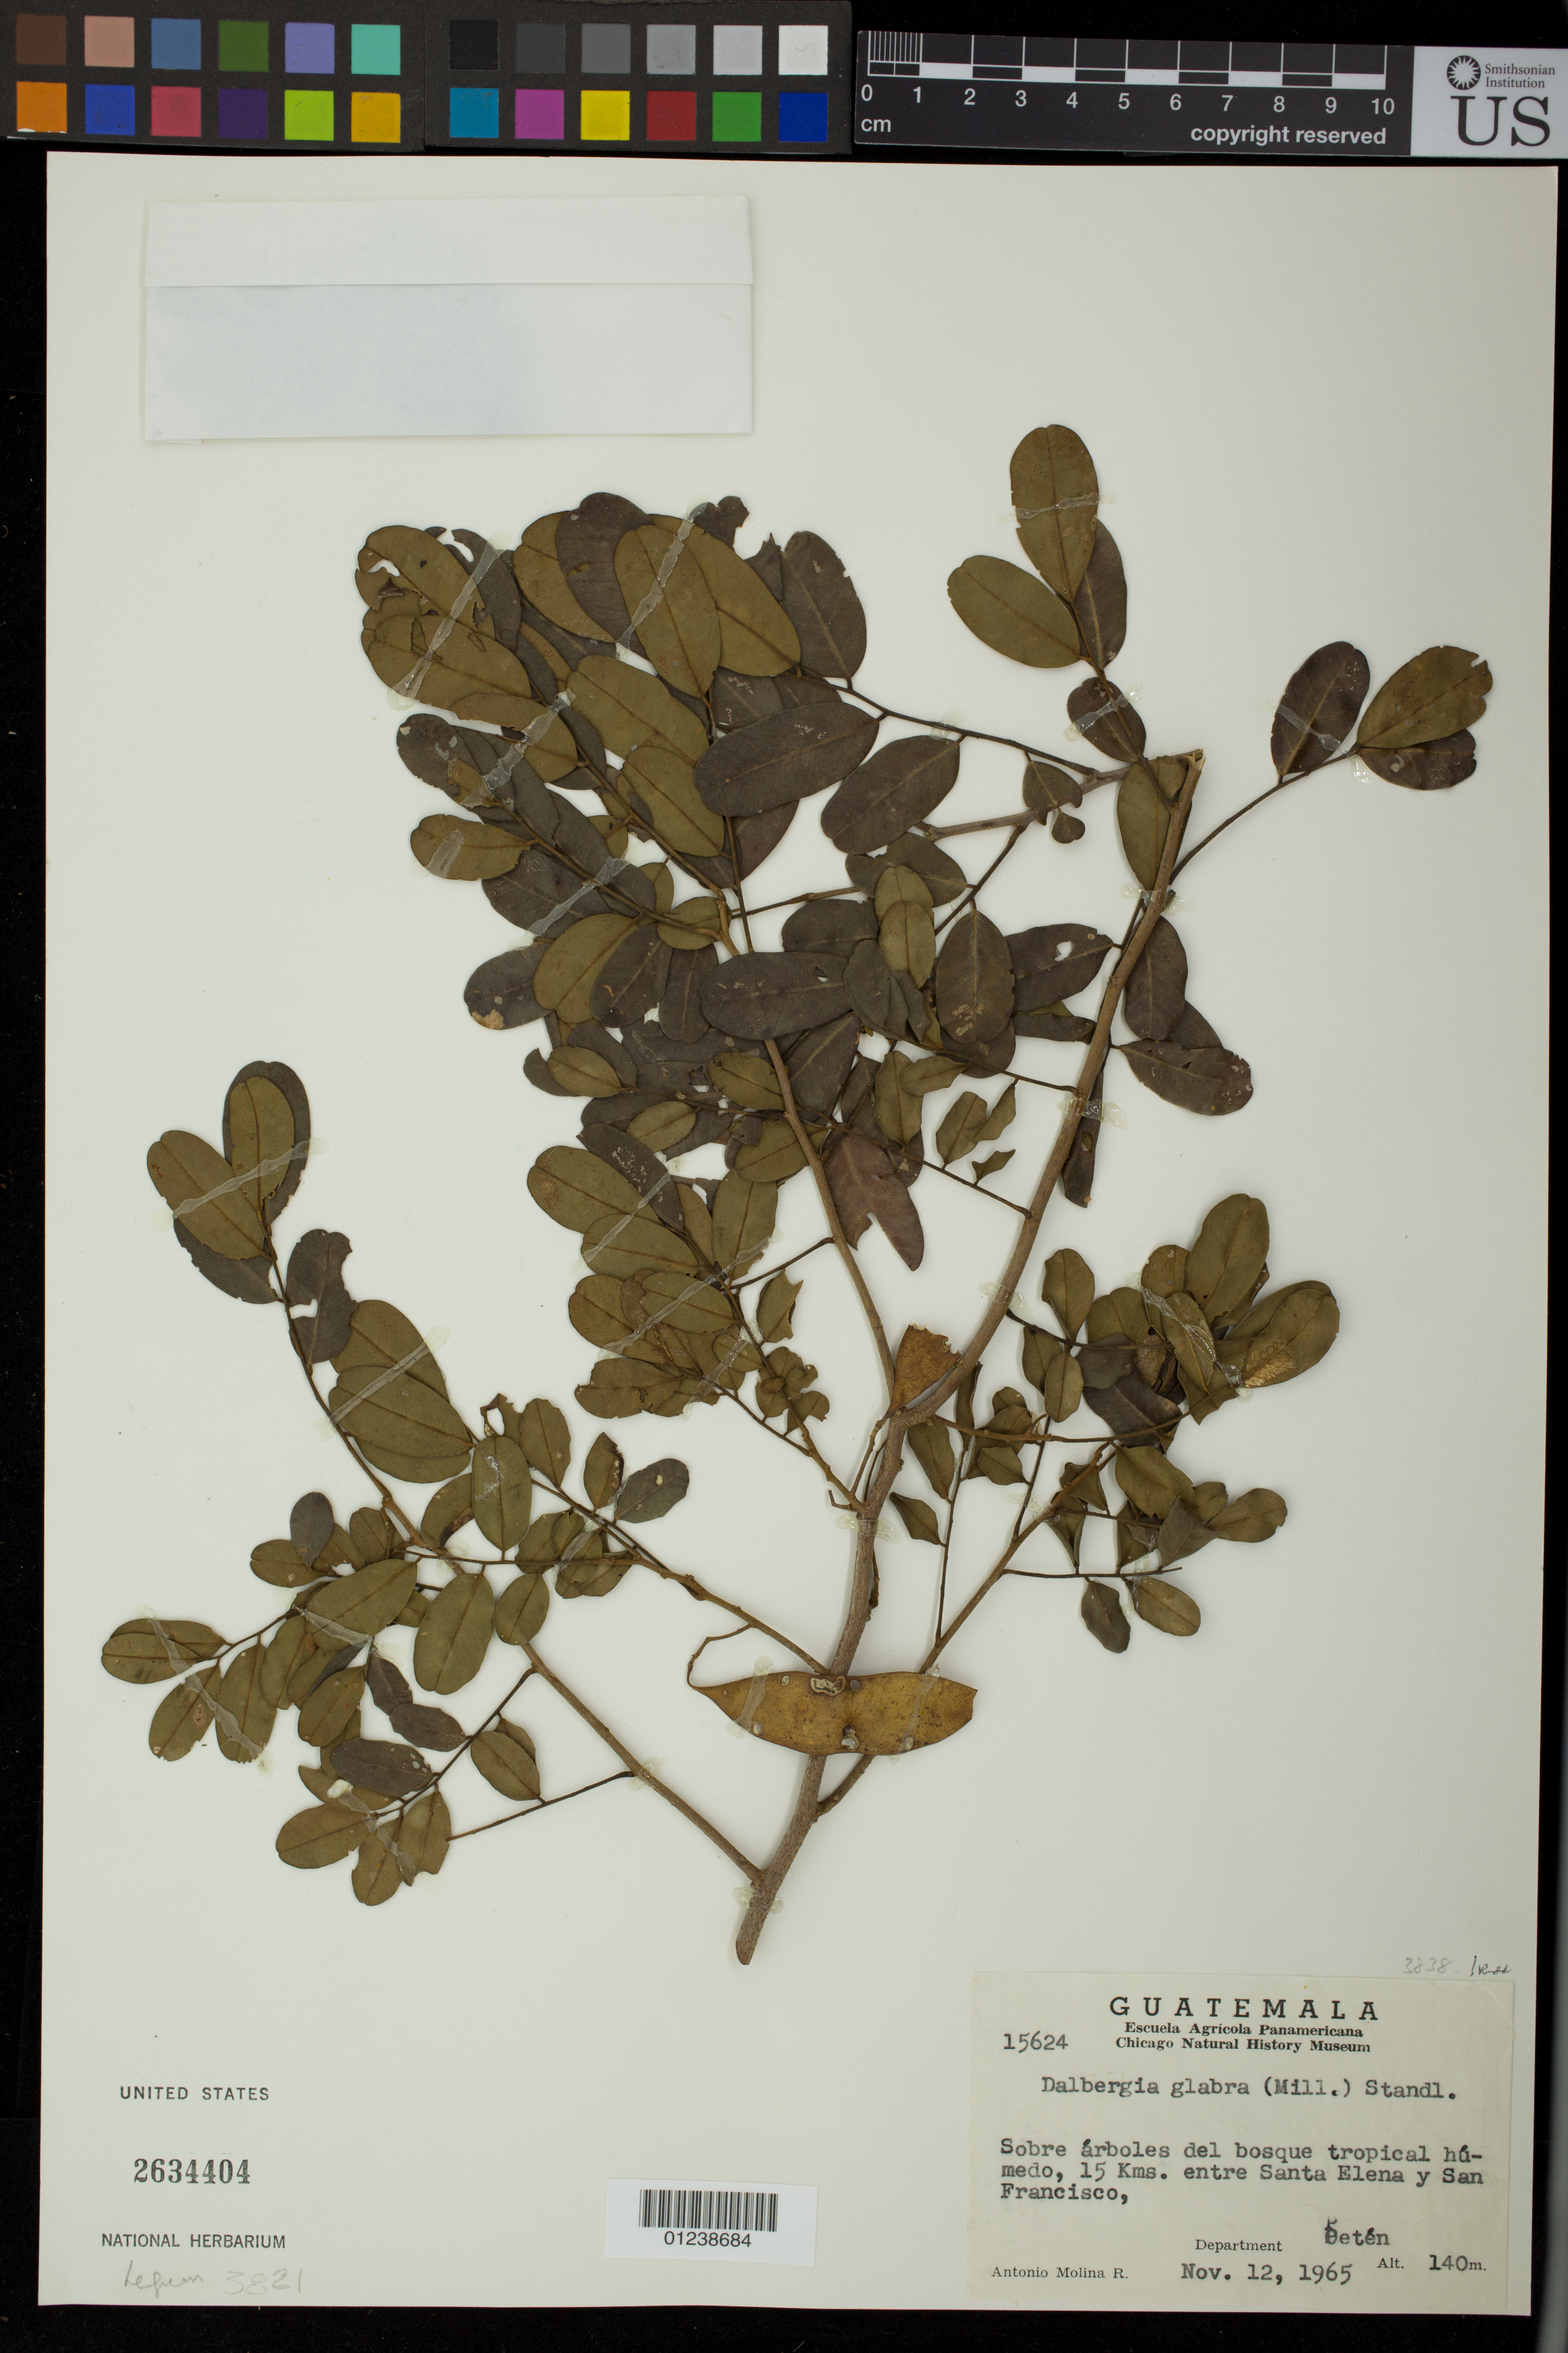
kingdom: Plantae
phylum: Tracheophyta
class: Magnoliopsida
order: Fabales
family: Fabaceae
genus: Dalbergia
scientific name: Dalbergia glabra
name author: (Mill.) Standl.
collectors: A. Molina R.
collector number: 15624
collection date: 1965-11-12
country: Guatemala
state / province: El Petén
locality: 15 Kms. entre Santa Elena y San Francisco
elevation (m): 140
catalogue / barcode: US 2634404